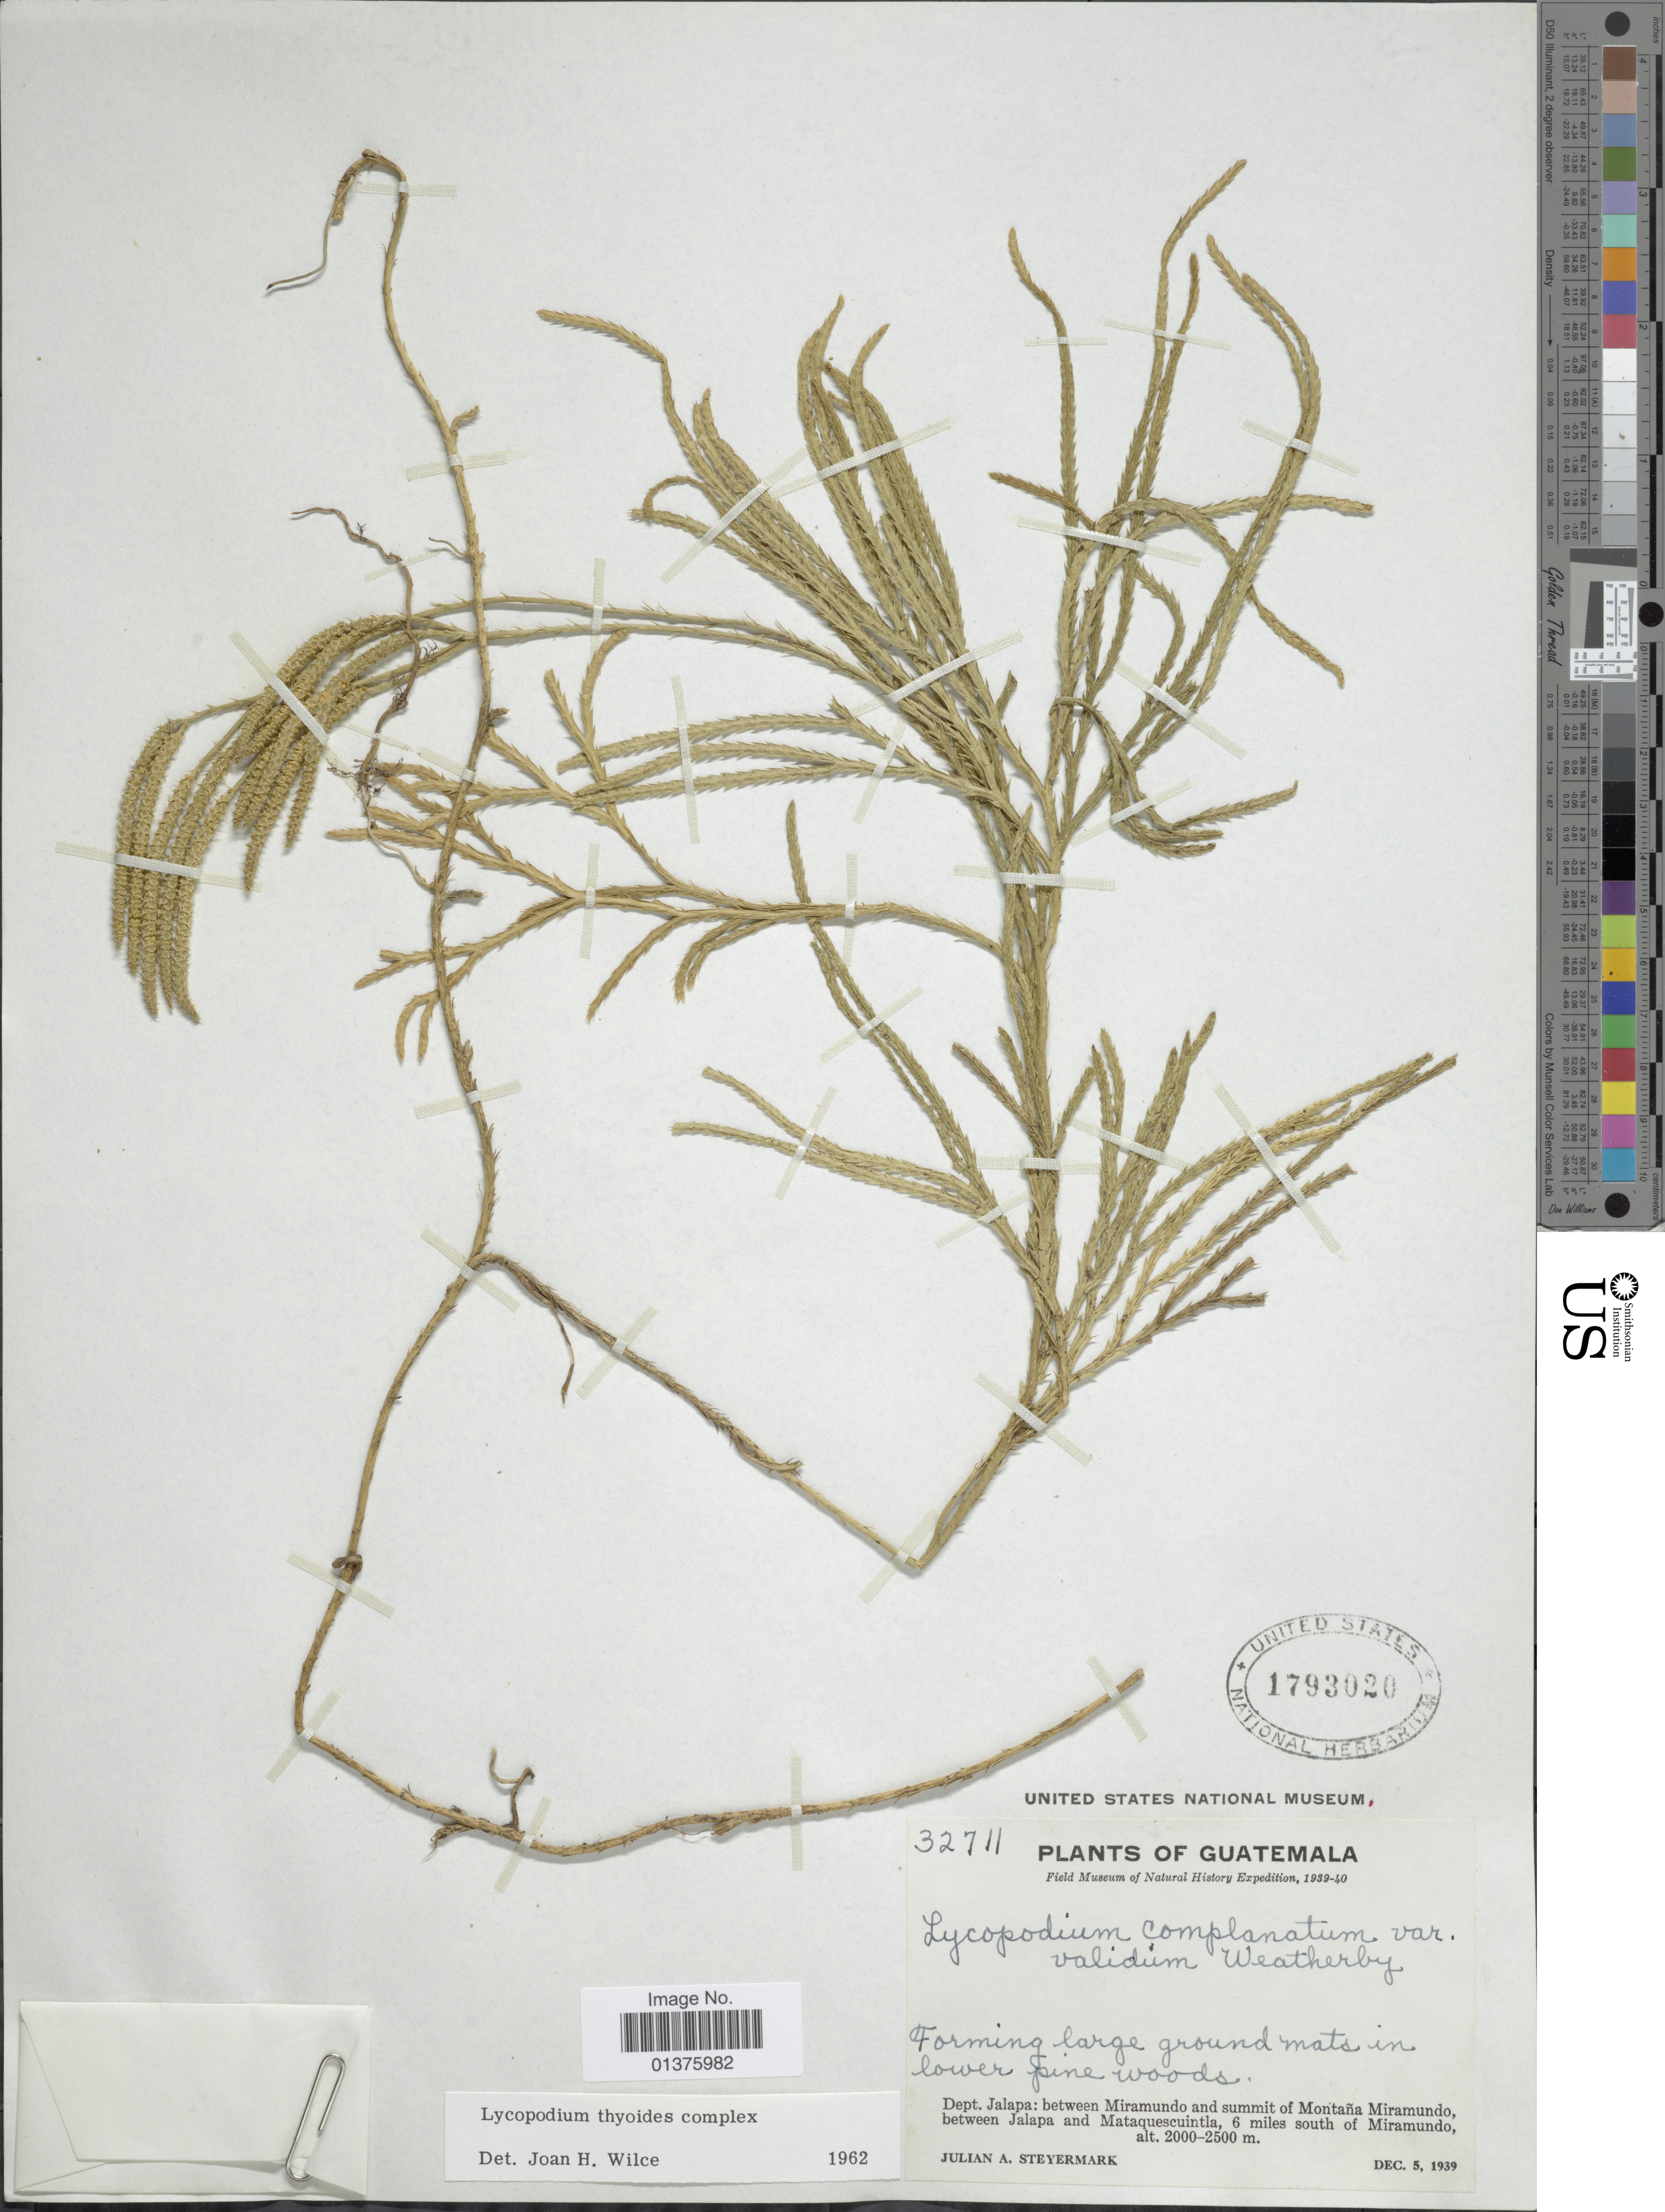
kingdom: Plantae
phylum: Tracheophyta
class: Lycopodiopsida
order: Lycopodiales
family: Lycopodiaceae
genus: Diphasiastrum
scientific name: Diphasiastrum thyoides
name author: (Humb. & Bonpl. ex Willd.) Holub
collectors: J. Steyermark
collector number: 32711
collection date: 1939-12-05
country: Guatemala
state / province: Jalapa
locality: Between Miramundo and summit of Montana Miramundo, between Jalapa and Mataquescuintla, 6miles south of Miramundo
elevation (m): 2000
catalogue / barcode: US 1793020